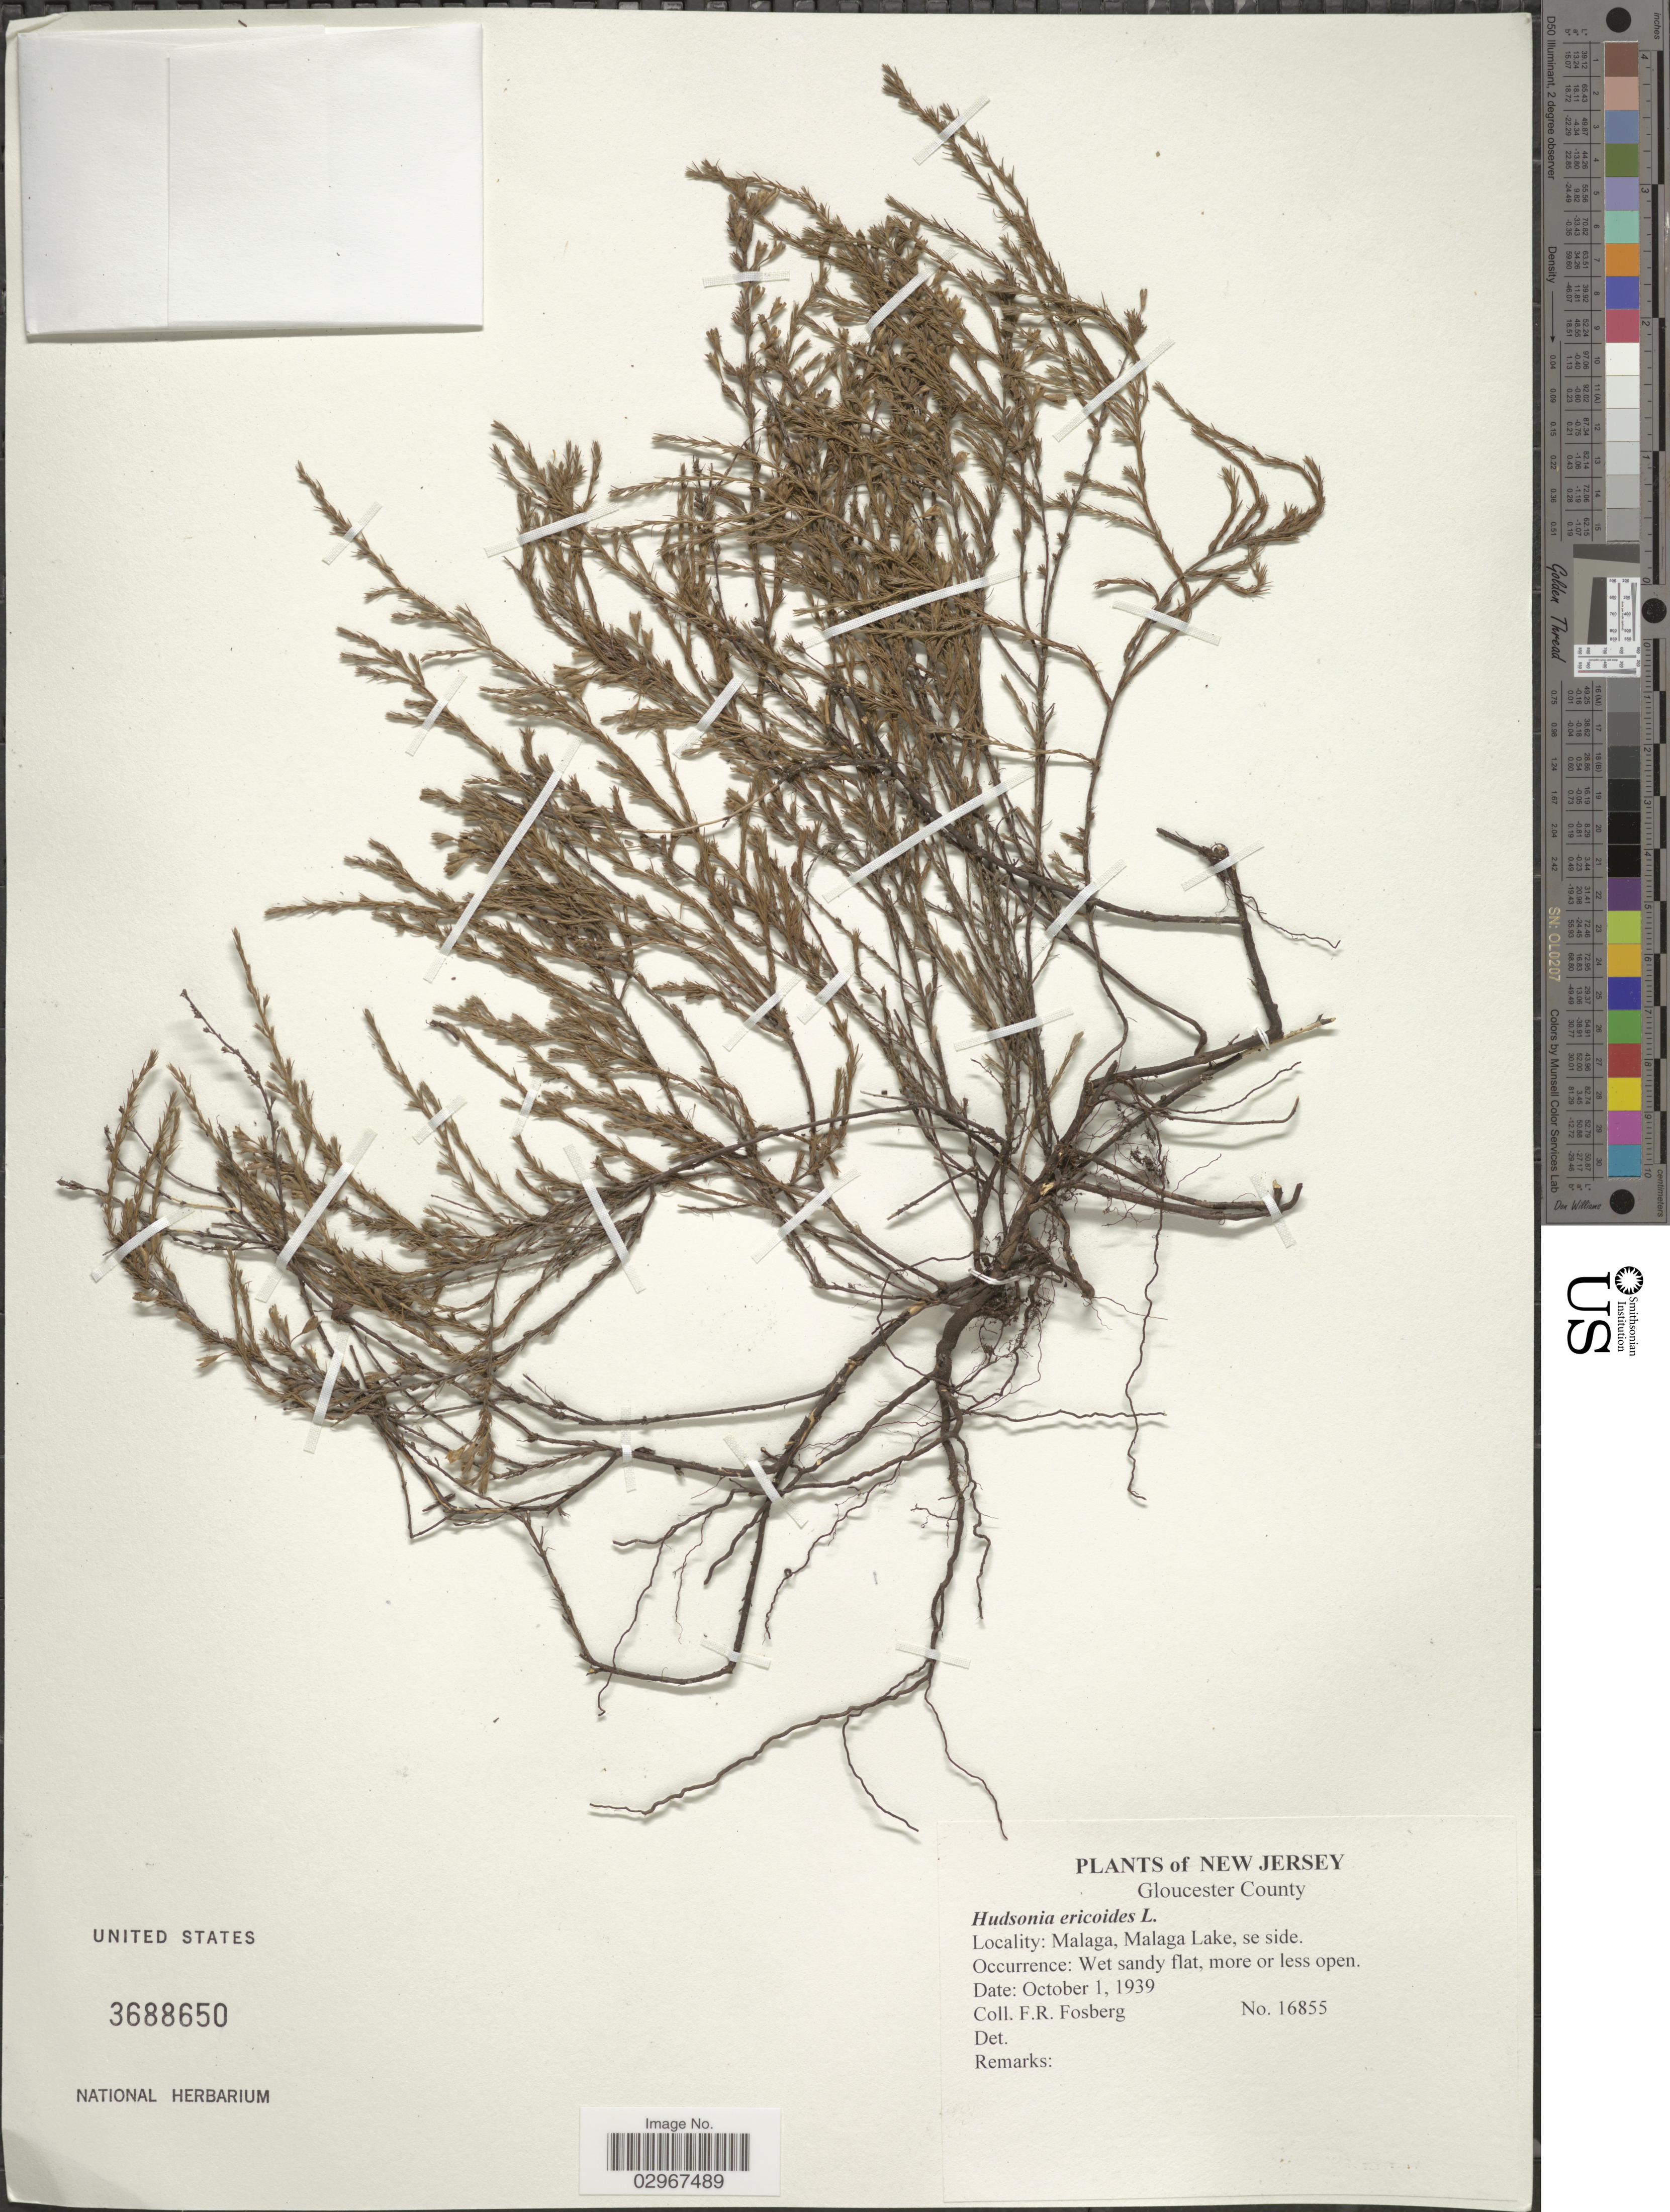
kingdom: Plantae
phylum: Tracheophyta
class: Magnoliopsida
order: Malvales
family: Cistaceae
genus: Hudsonia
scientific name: Hudsonia ericoides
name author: L.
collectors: F. R. Fosberg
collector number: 16855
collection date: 1939-10-01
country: United States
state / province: New Jersey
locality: Gloucester County. Scotland Run. Malaga, Malaga Lake, se side.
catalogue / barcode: US 3688650